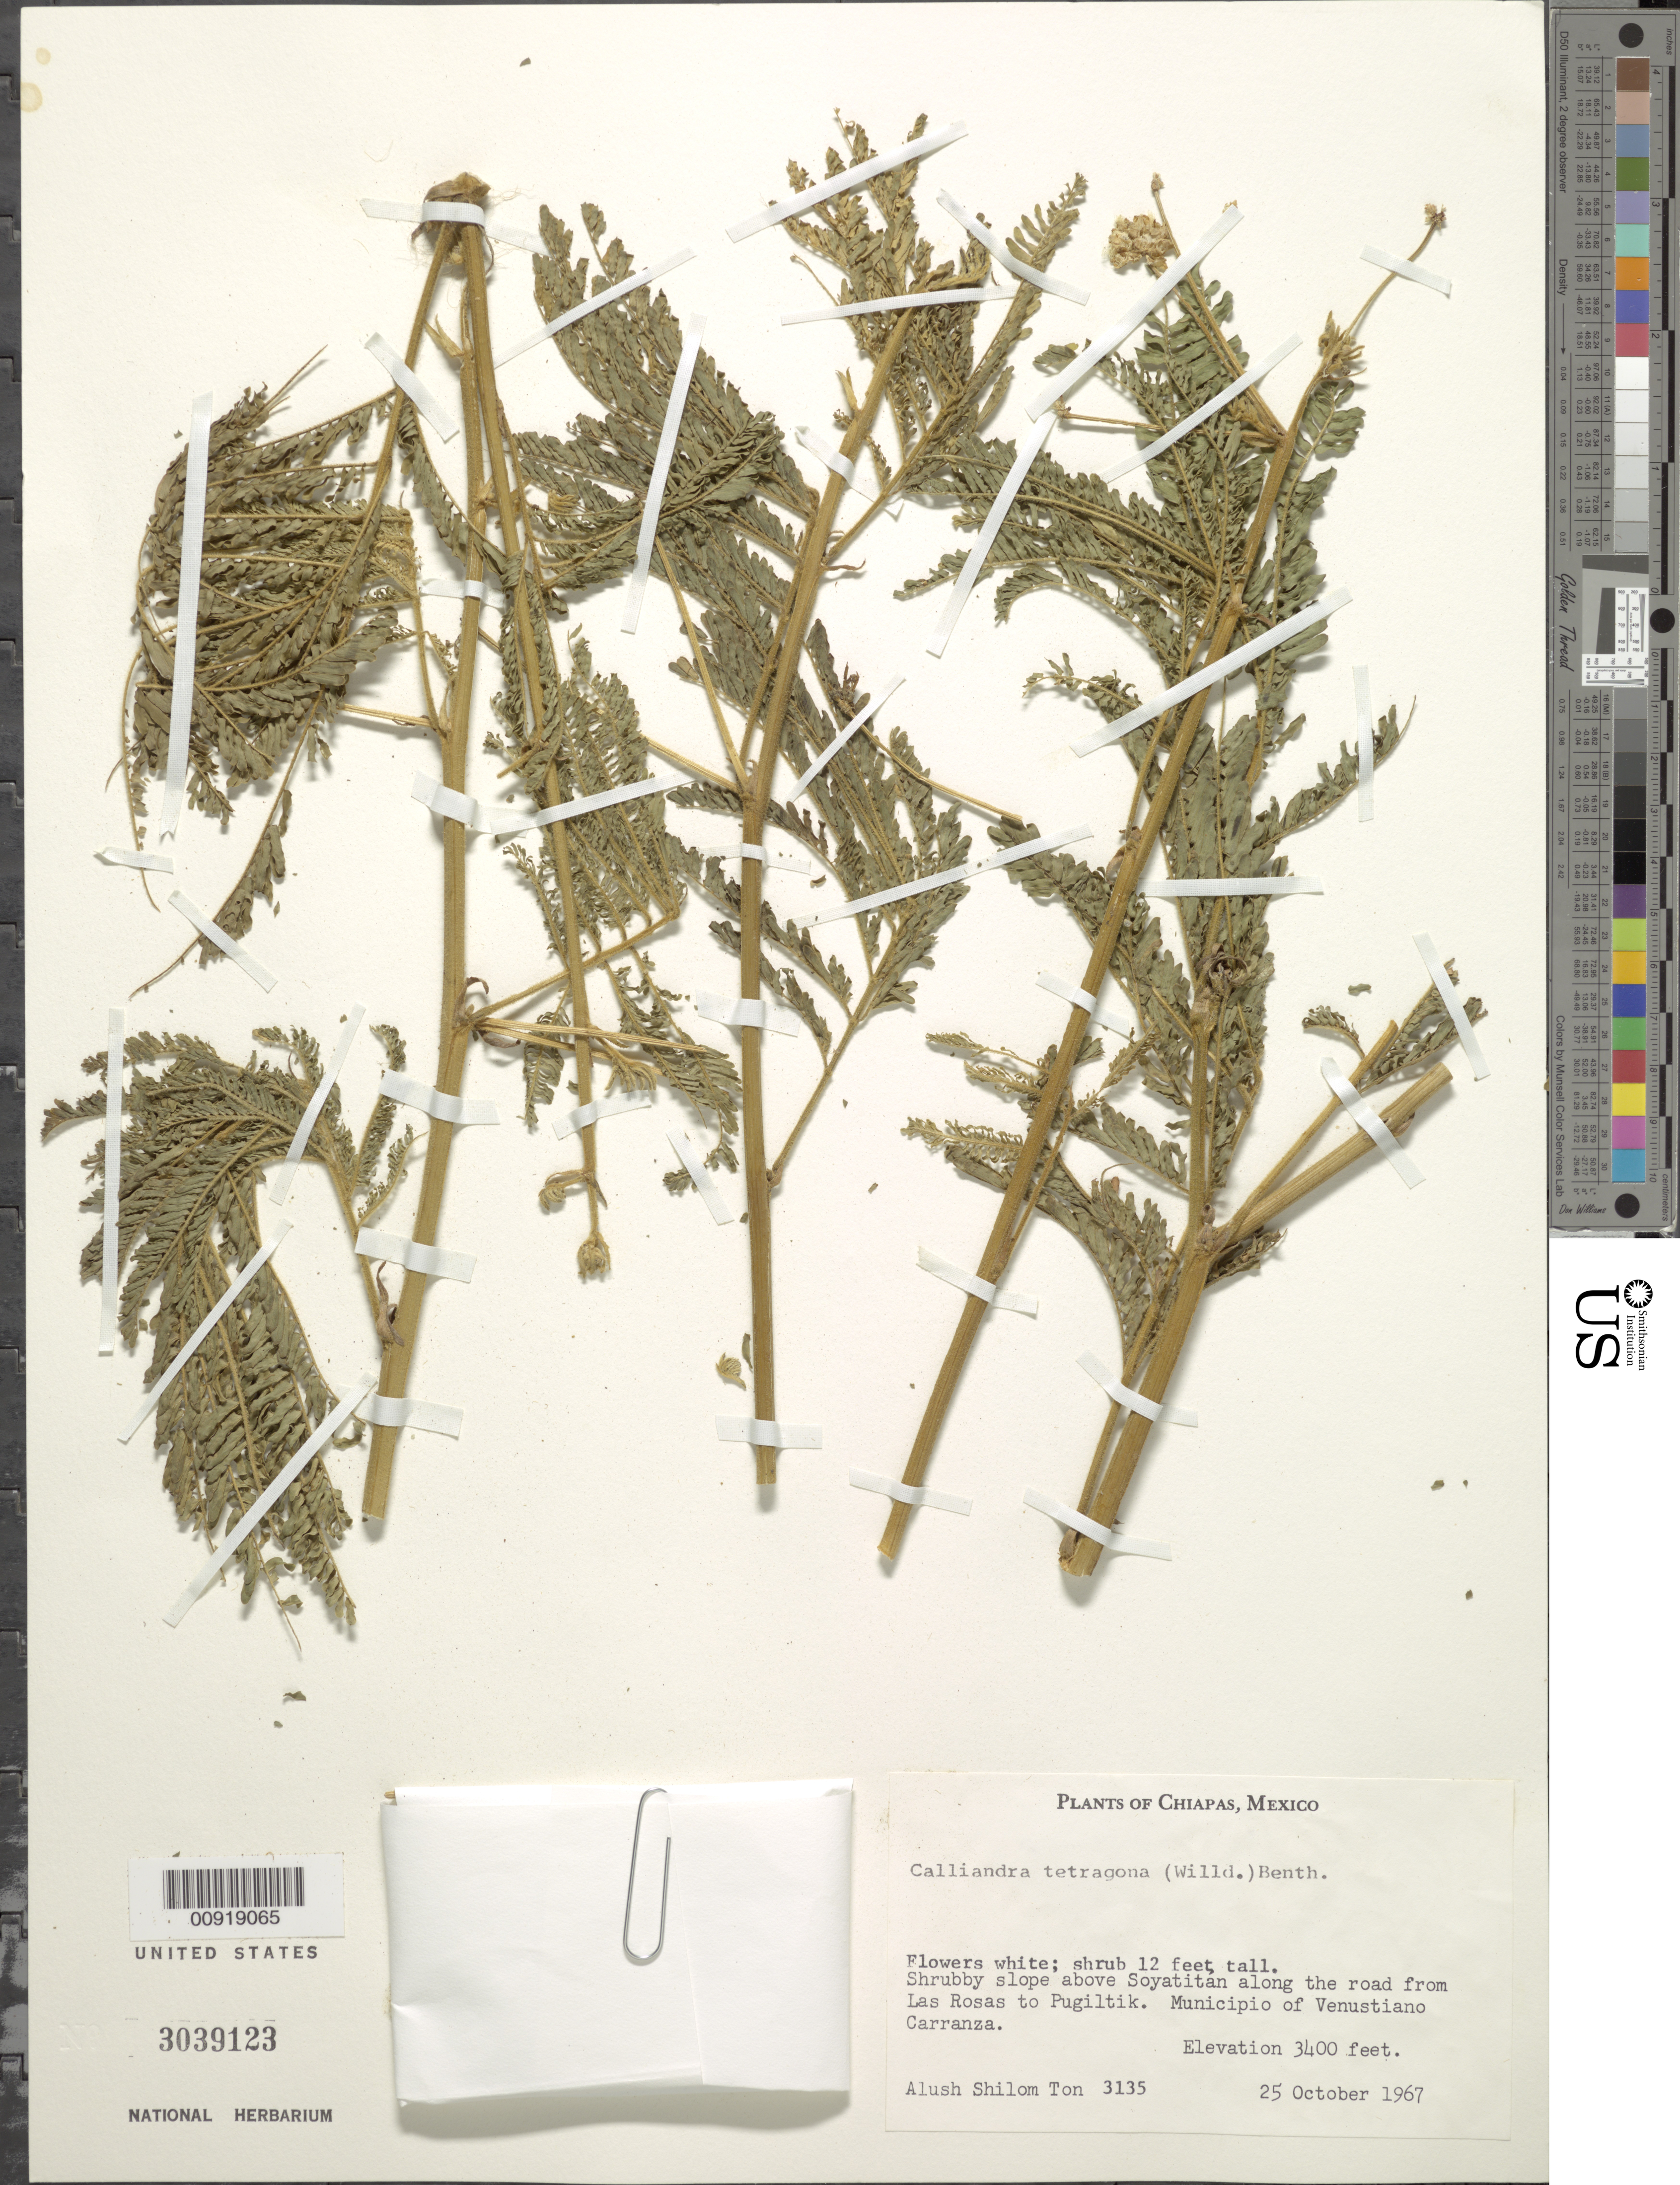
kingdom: Plantae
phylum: Tracheophyta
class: Magnoliopsida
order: Fabales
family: Fabaceae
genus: Calliandra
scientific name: Calliandra tetragona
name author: (Willd.) Benth.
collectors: A. Shilom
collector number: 3135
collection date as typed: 25 Oct 1967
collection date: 1967-10-25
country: Mexico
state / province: Chiapas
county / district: Venustiano Carranza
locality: Above Soyatitán along the road from Las Rosas to Pugiltik. Municipio of Venustiano Carranza, Chiapas.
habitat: Shrubby slope.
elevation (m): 1036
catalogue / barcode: US 3039123